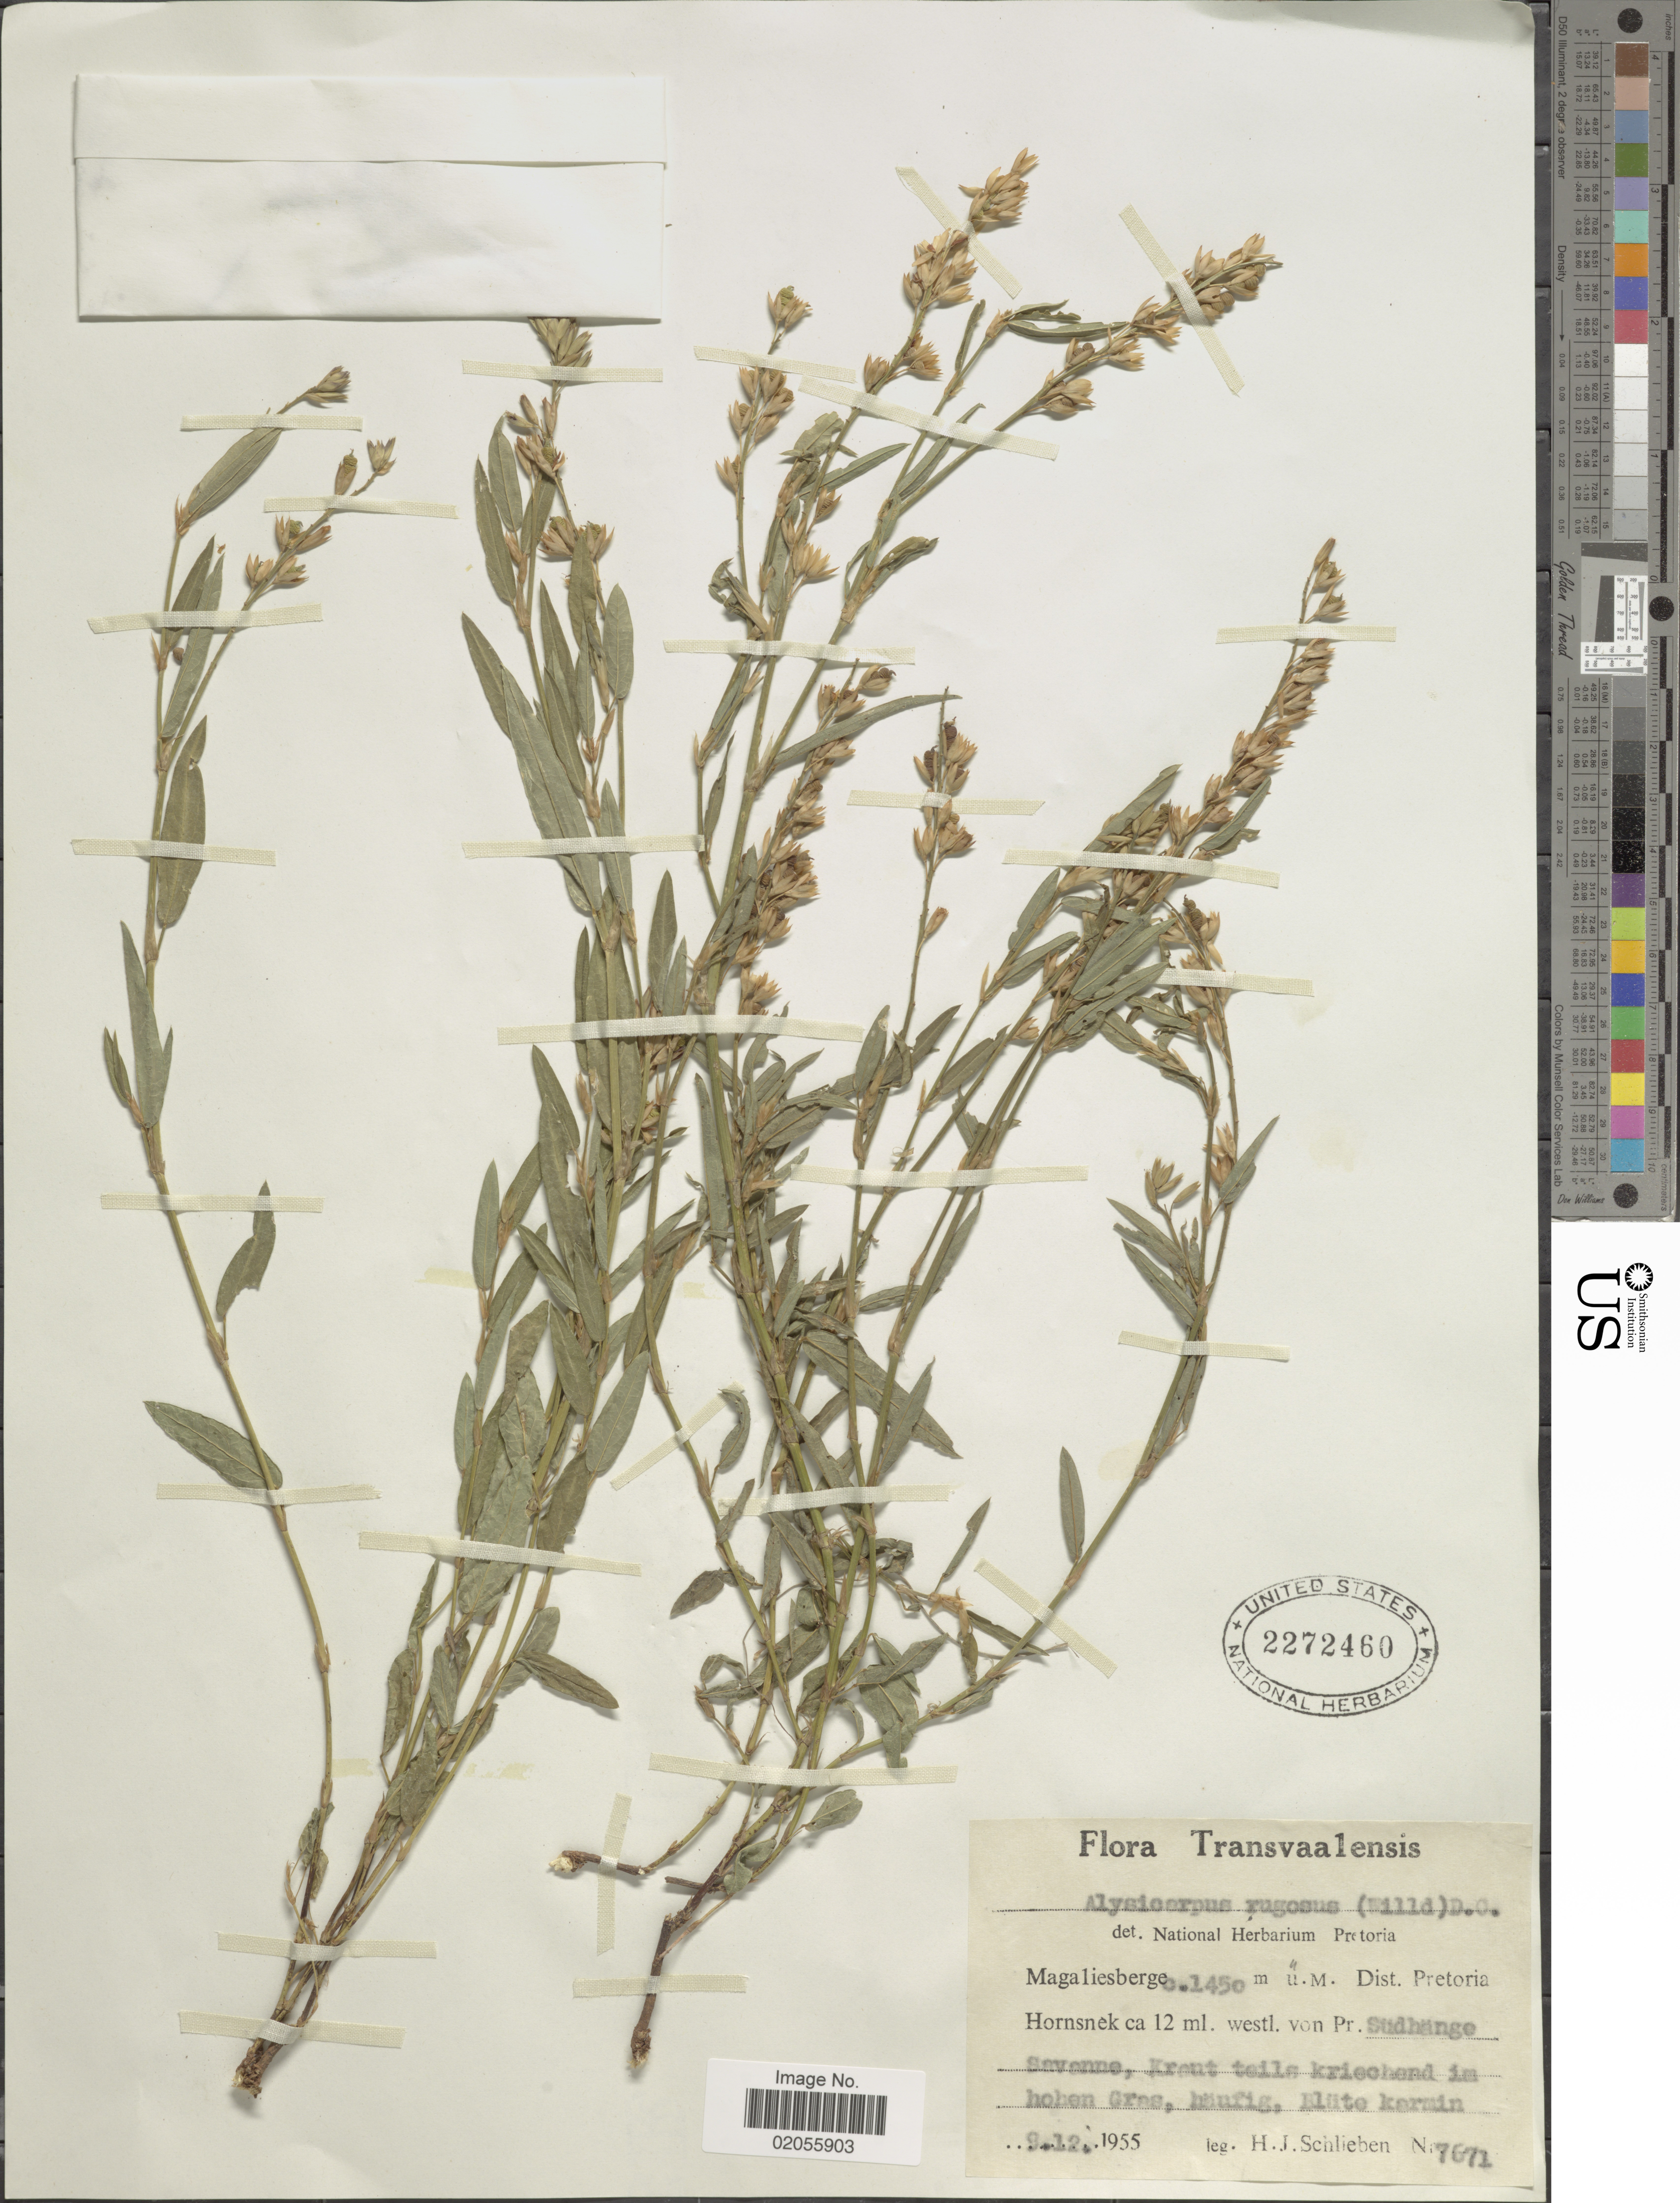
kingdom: Plantae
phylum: Tracheophyta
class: Magnoliopsida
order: Fabales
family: Fabaceae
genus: Alysicarpus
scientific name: Alysicarpus rugosus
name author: (Willd.) DC.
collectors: H. J. Schlieben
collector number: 7671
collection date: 1955-12-09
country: South Africa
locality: Transvaalensis, Magaliesberge. Dist. Pretoria Hornsnek ca 12 ml. westl. von Pr. Sudhange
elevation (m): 1450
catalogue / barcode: US 2272460